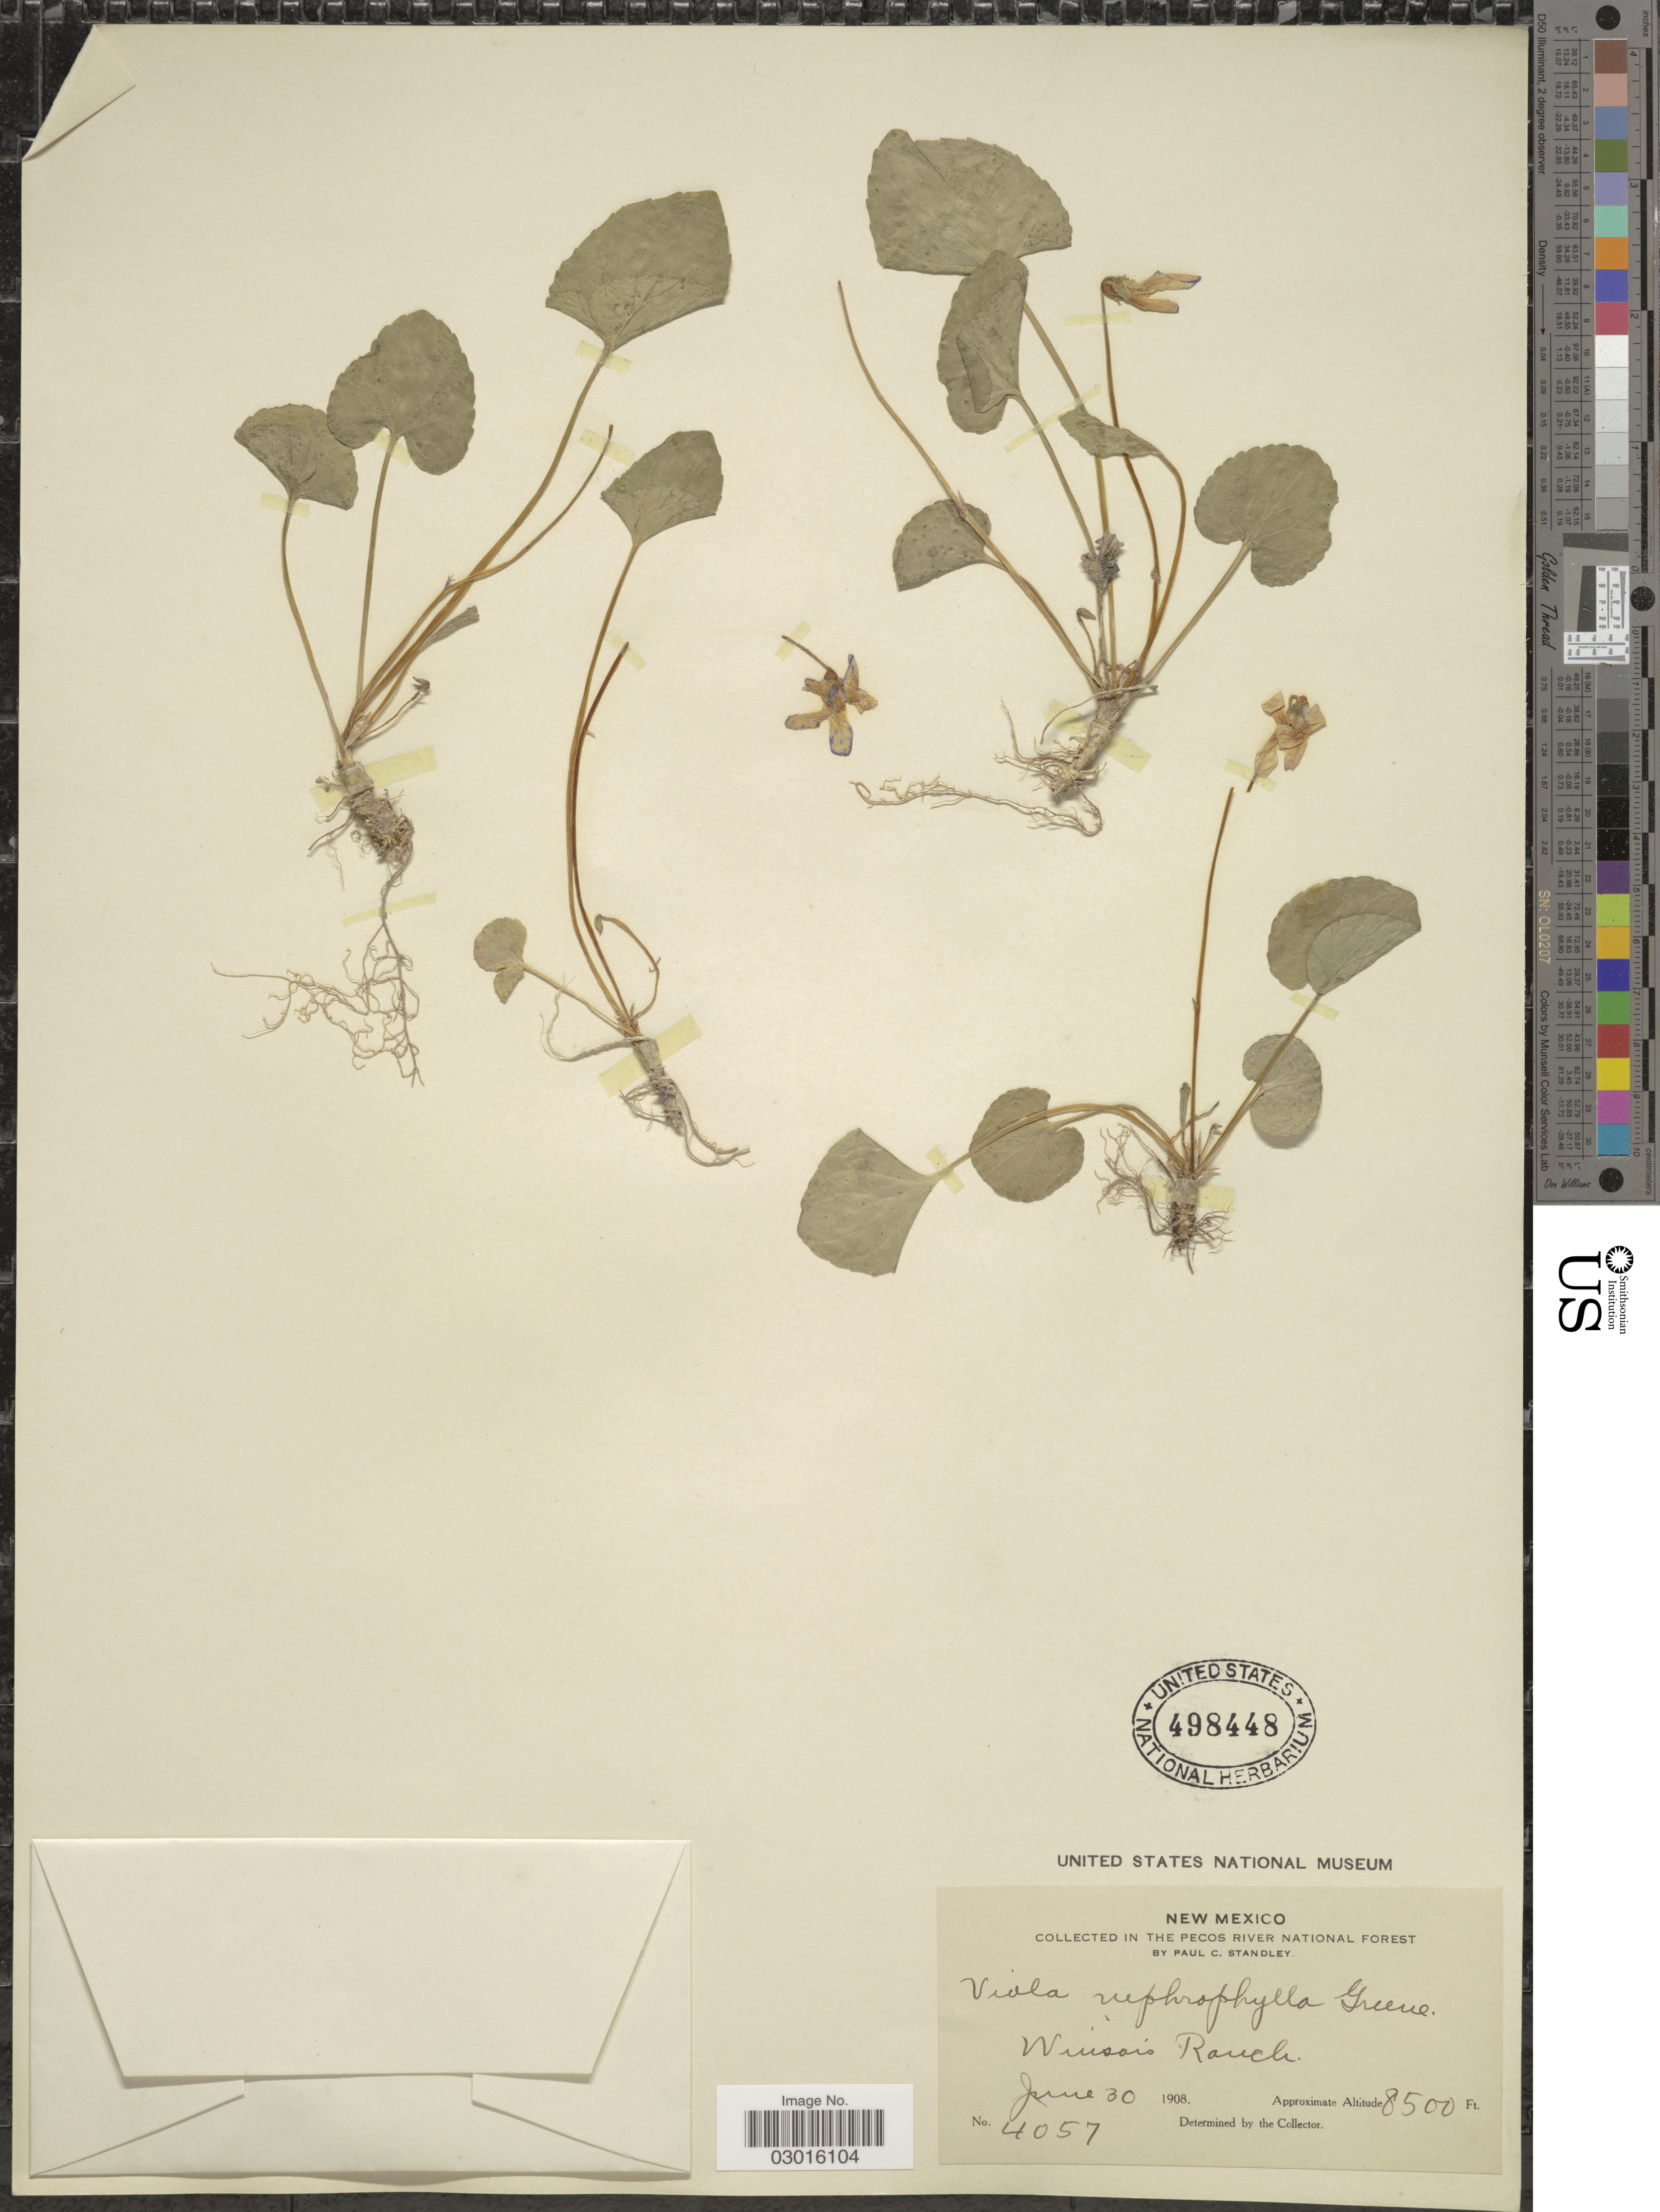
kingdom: Plantae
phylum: Tracheophyta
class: Magnoliopsida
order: Malpighiales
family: Violaceae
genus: Viola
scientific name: Viola nephrophylla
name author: Greene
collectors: P. C. Standley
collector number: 4057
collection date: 1908-06-30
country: United States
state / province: New Mexico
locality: In the Pecos River National Forest, Winsois Ranch.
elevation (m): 2591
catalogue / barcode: US 498448